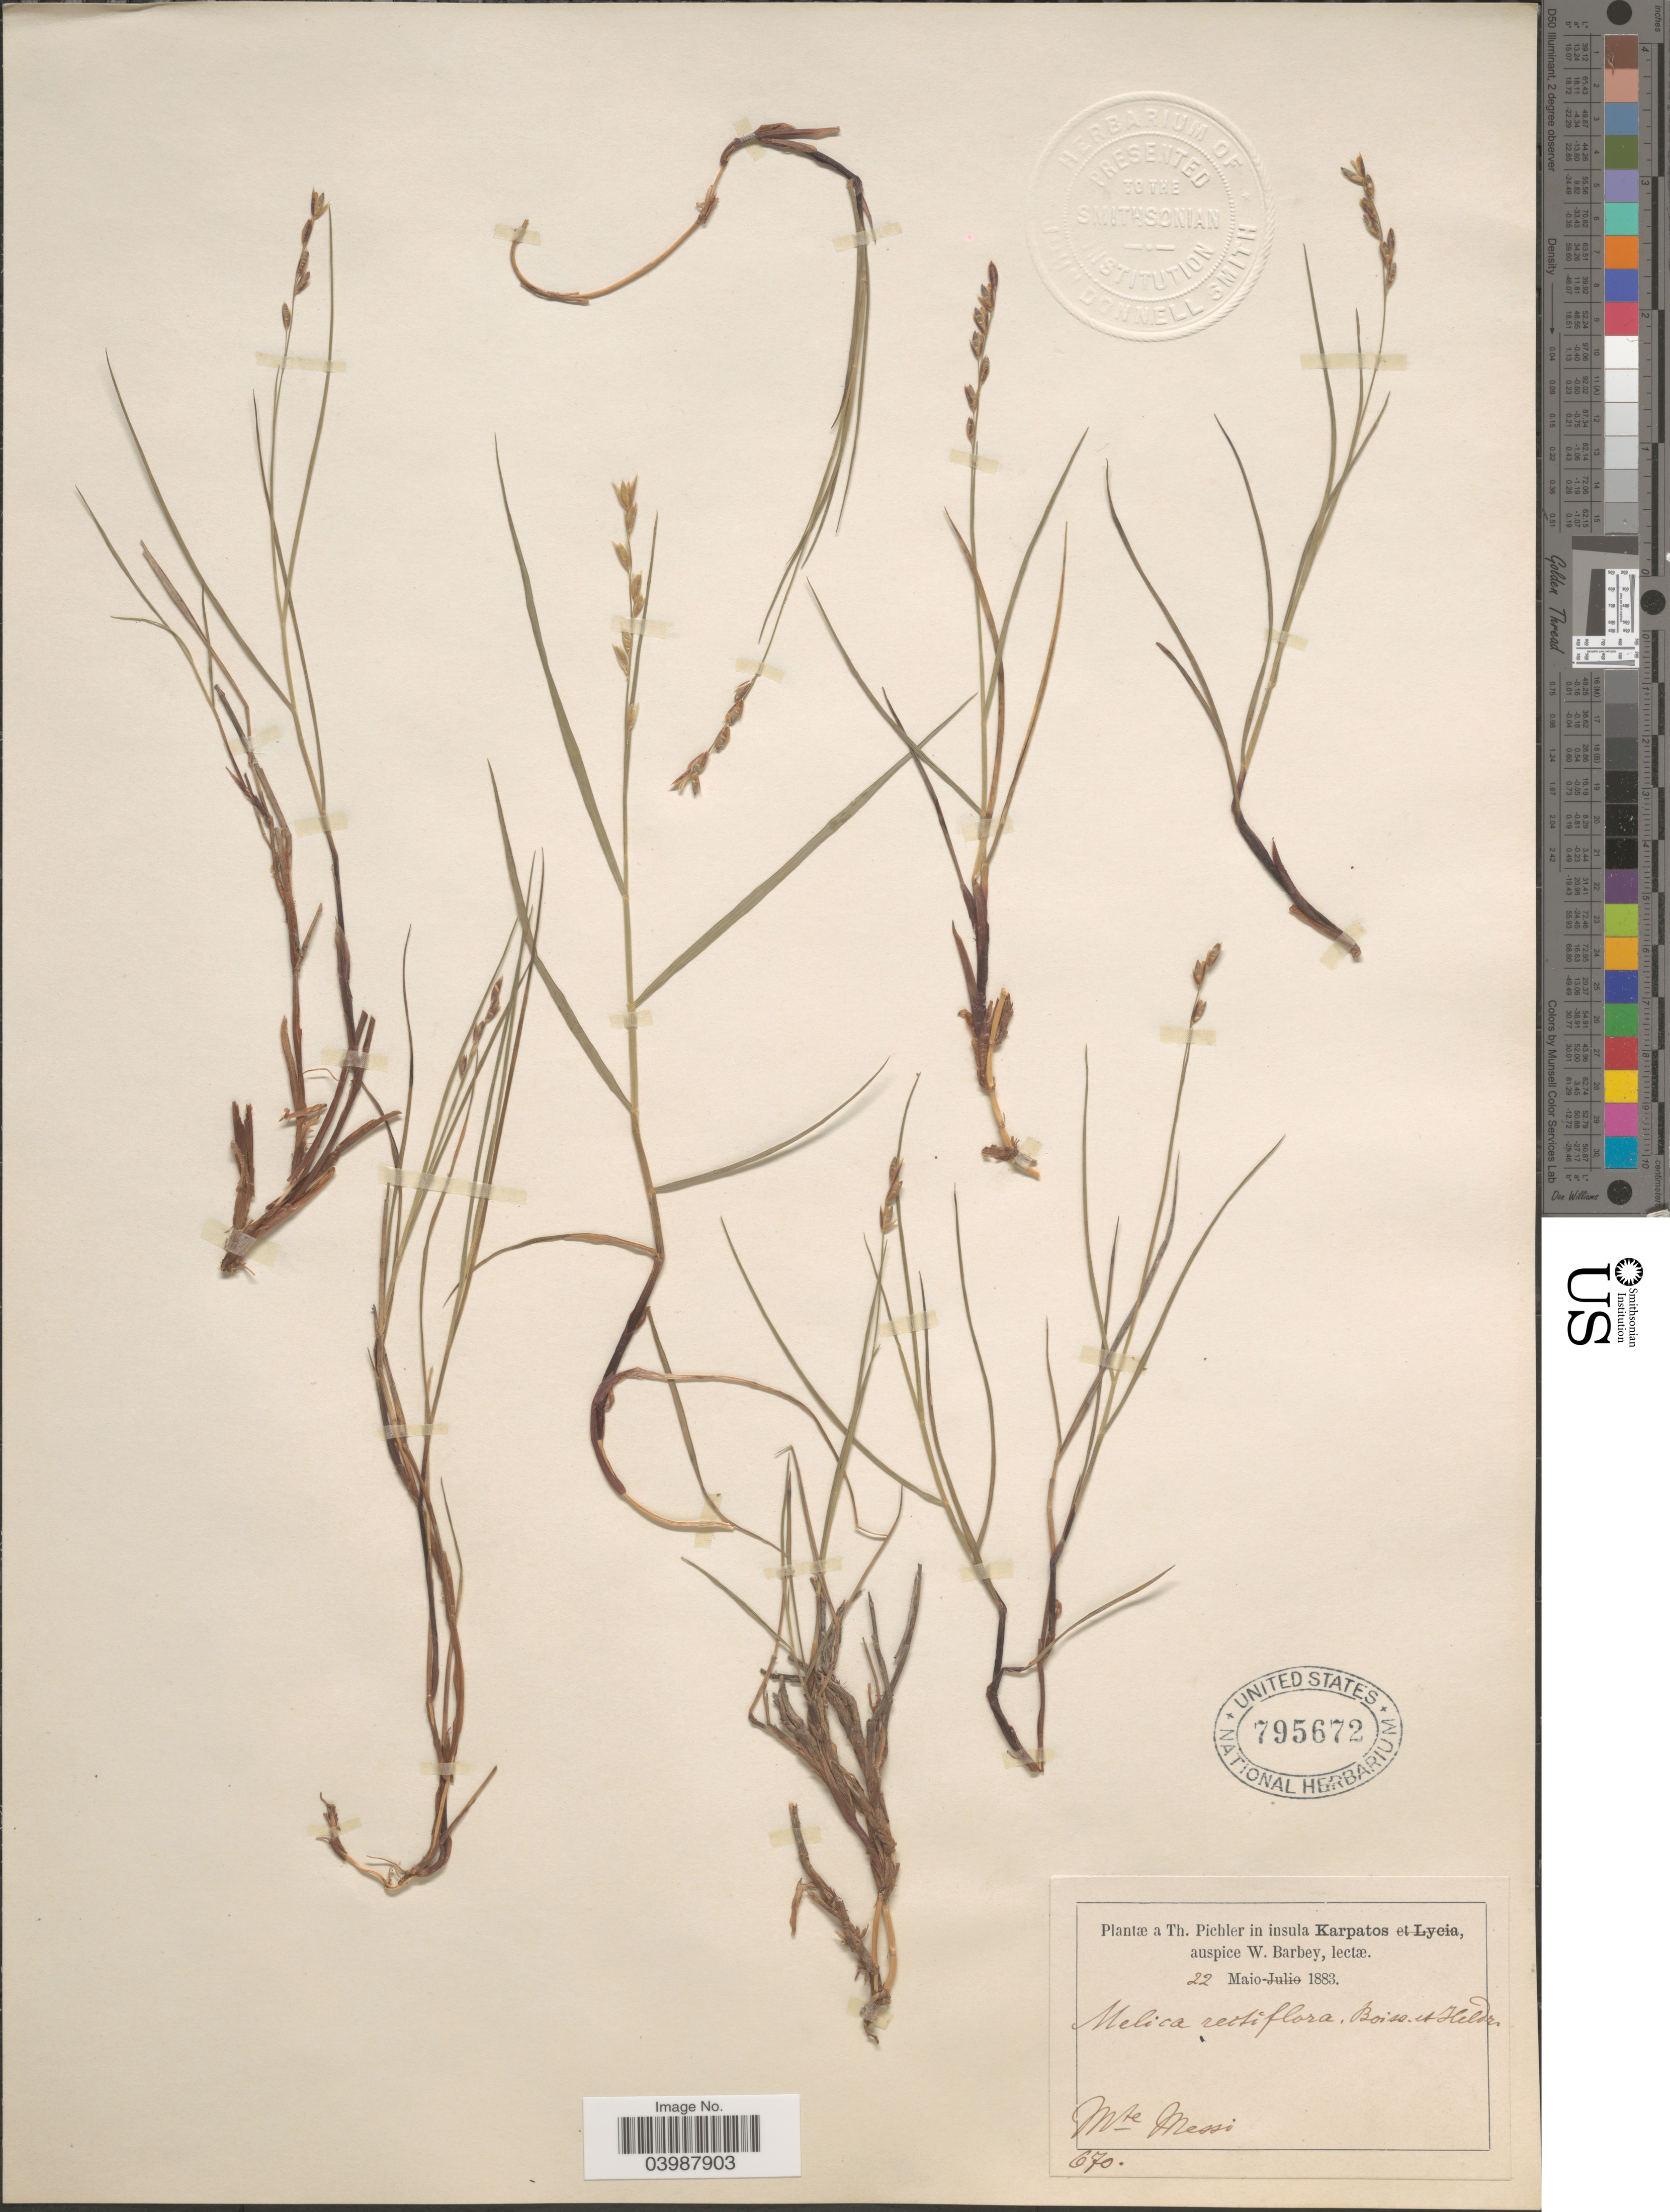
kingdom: Plantae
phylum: Tracheophyta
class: Liliopsida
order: Poales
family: Poaceae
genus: Melica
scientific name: Melica rectiflora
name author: Boiss. & Heldr.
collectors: W. Barbey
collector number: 670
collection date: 1883-05-22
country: Greece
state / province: South Aegean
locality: Karpatos. Mte Messi.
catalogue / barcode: US 795672